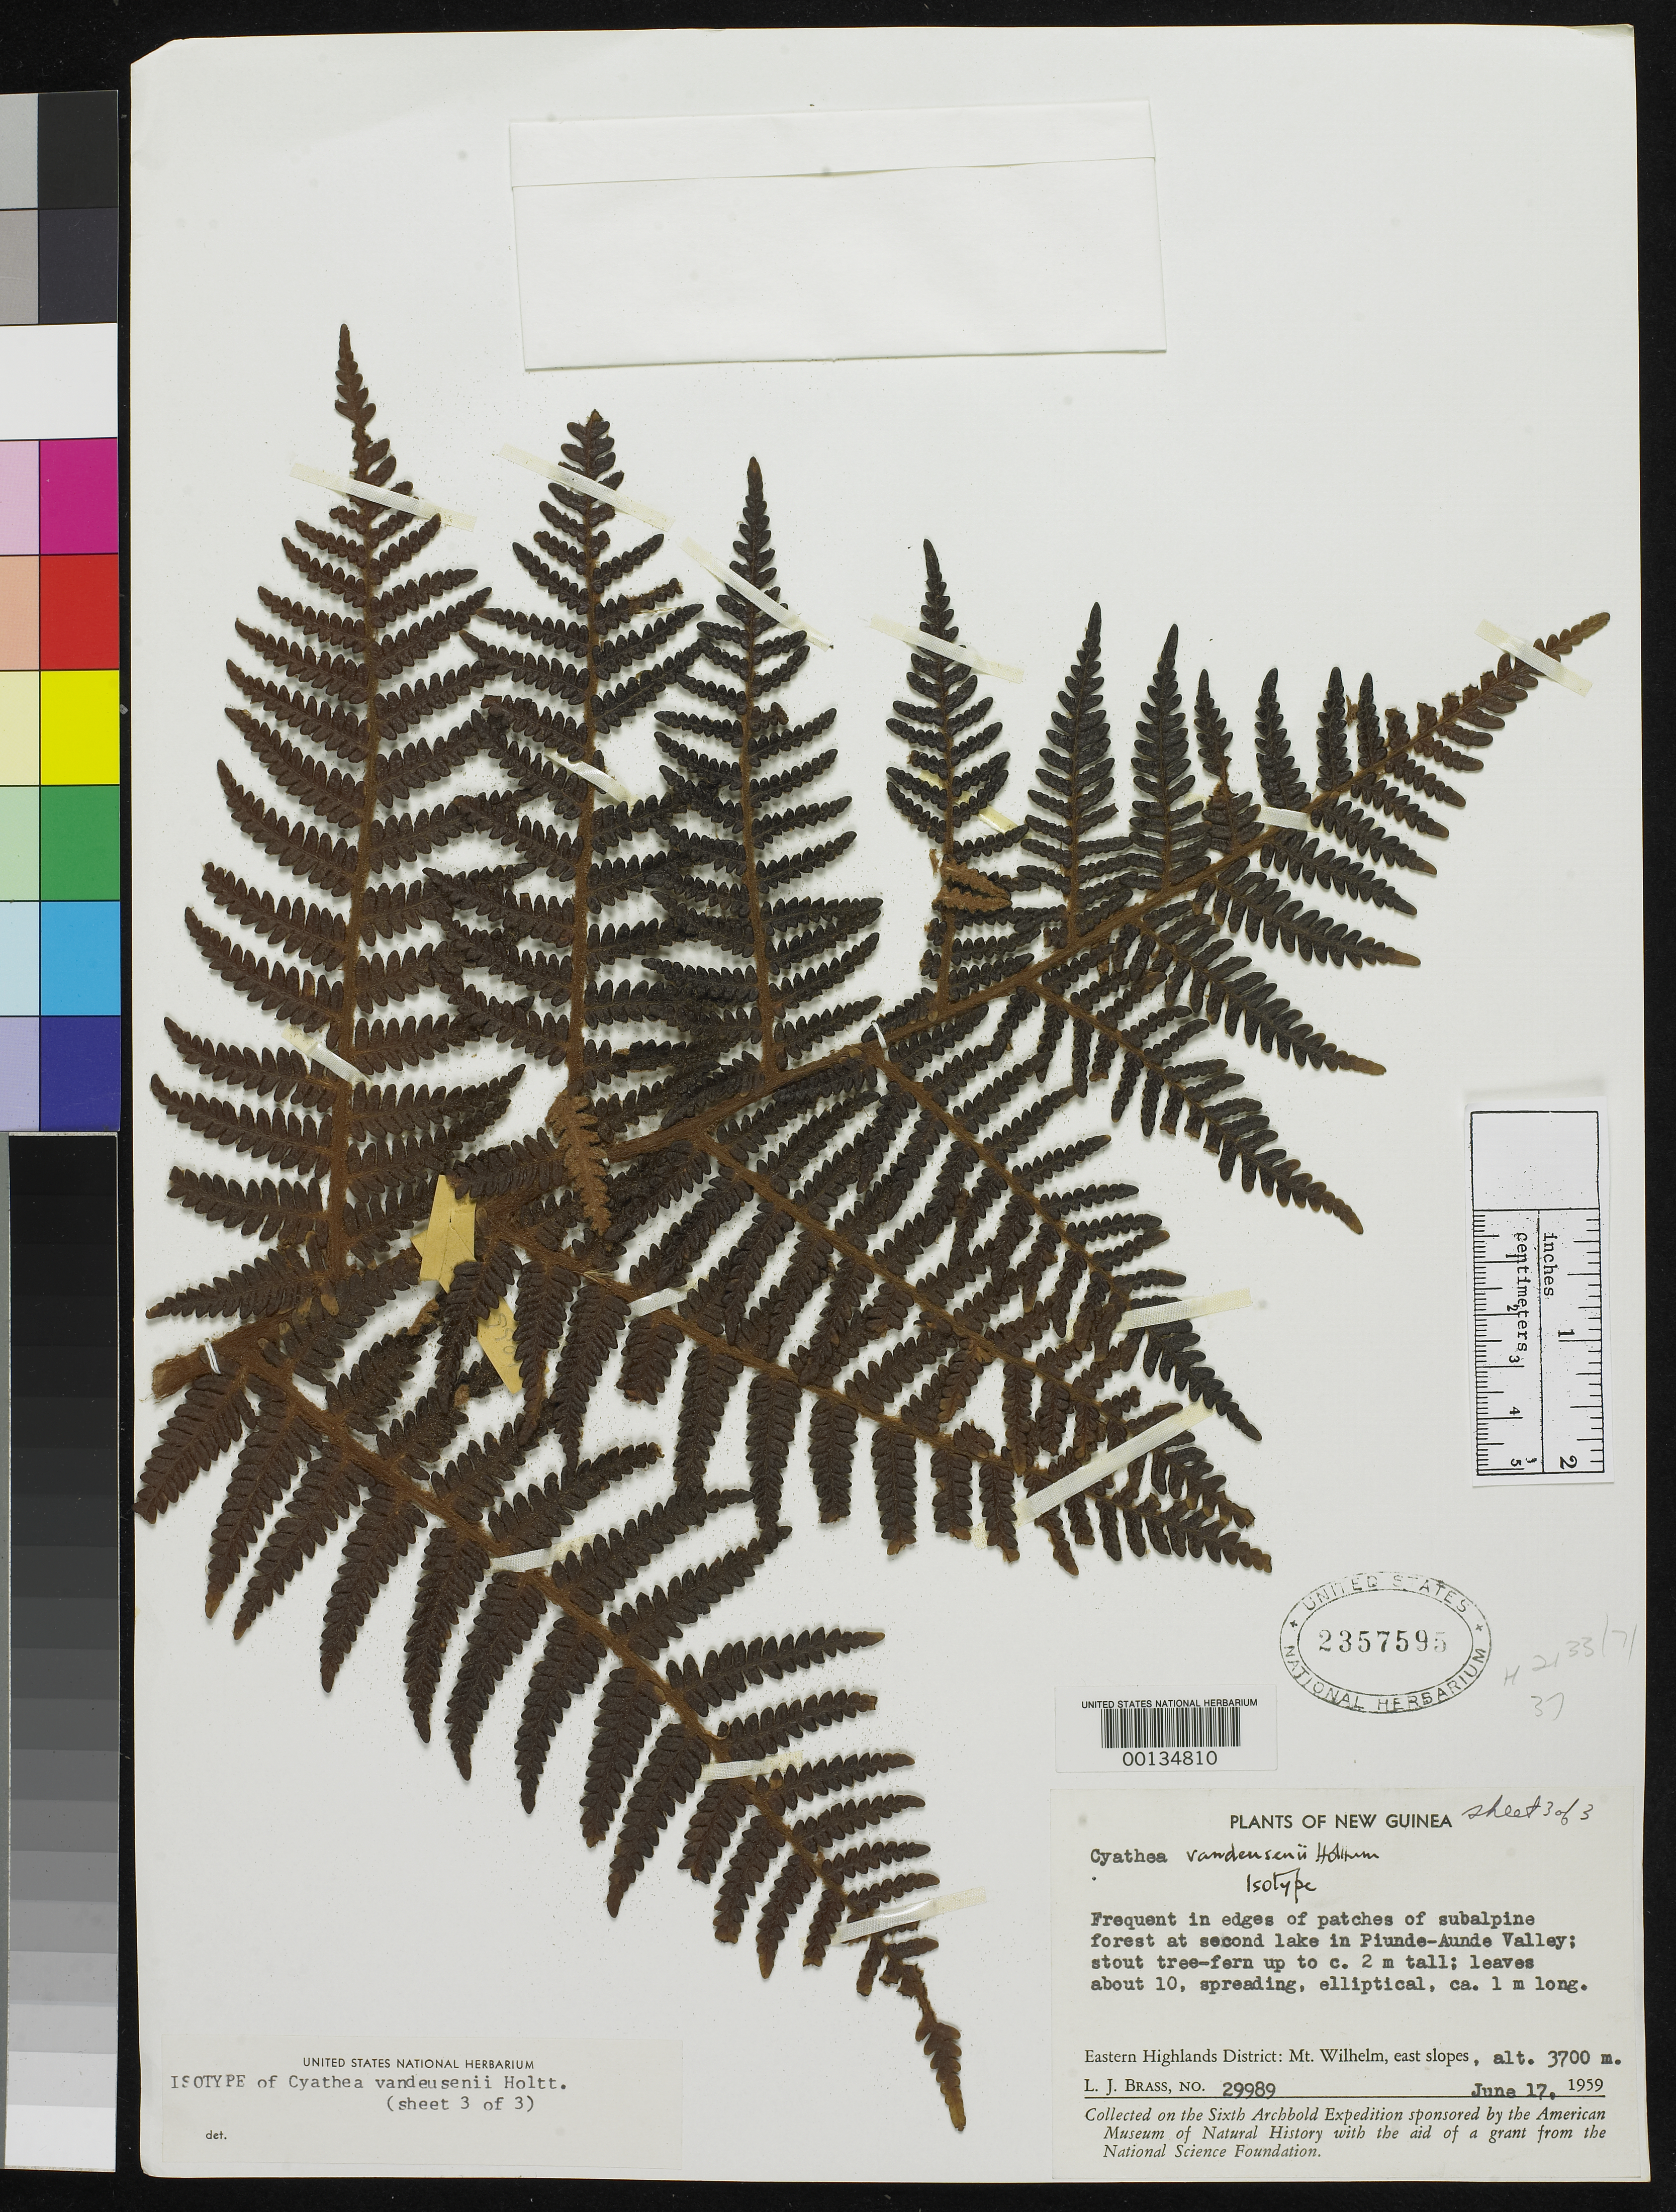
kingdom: Plantae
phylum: Tracheophyta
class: Polypodiopsida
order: Cyatheales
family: Cyatheaceae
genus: Cyathea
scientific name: Cyathea vandeusenii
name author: Holttum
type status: Isotype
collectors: L. J. Brass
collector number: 29989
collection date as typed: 17 Jun 1959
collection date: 1959-06-17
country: Papua New Guinea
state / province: Eastern Highlands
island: New Guinea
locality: Mt. Wilhelm.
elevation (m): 3700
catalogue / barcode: US 2357595